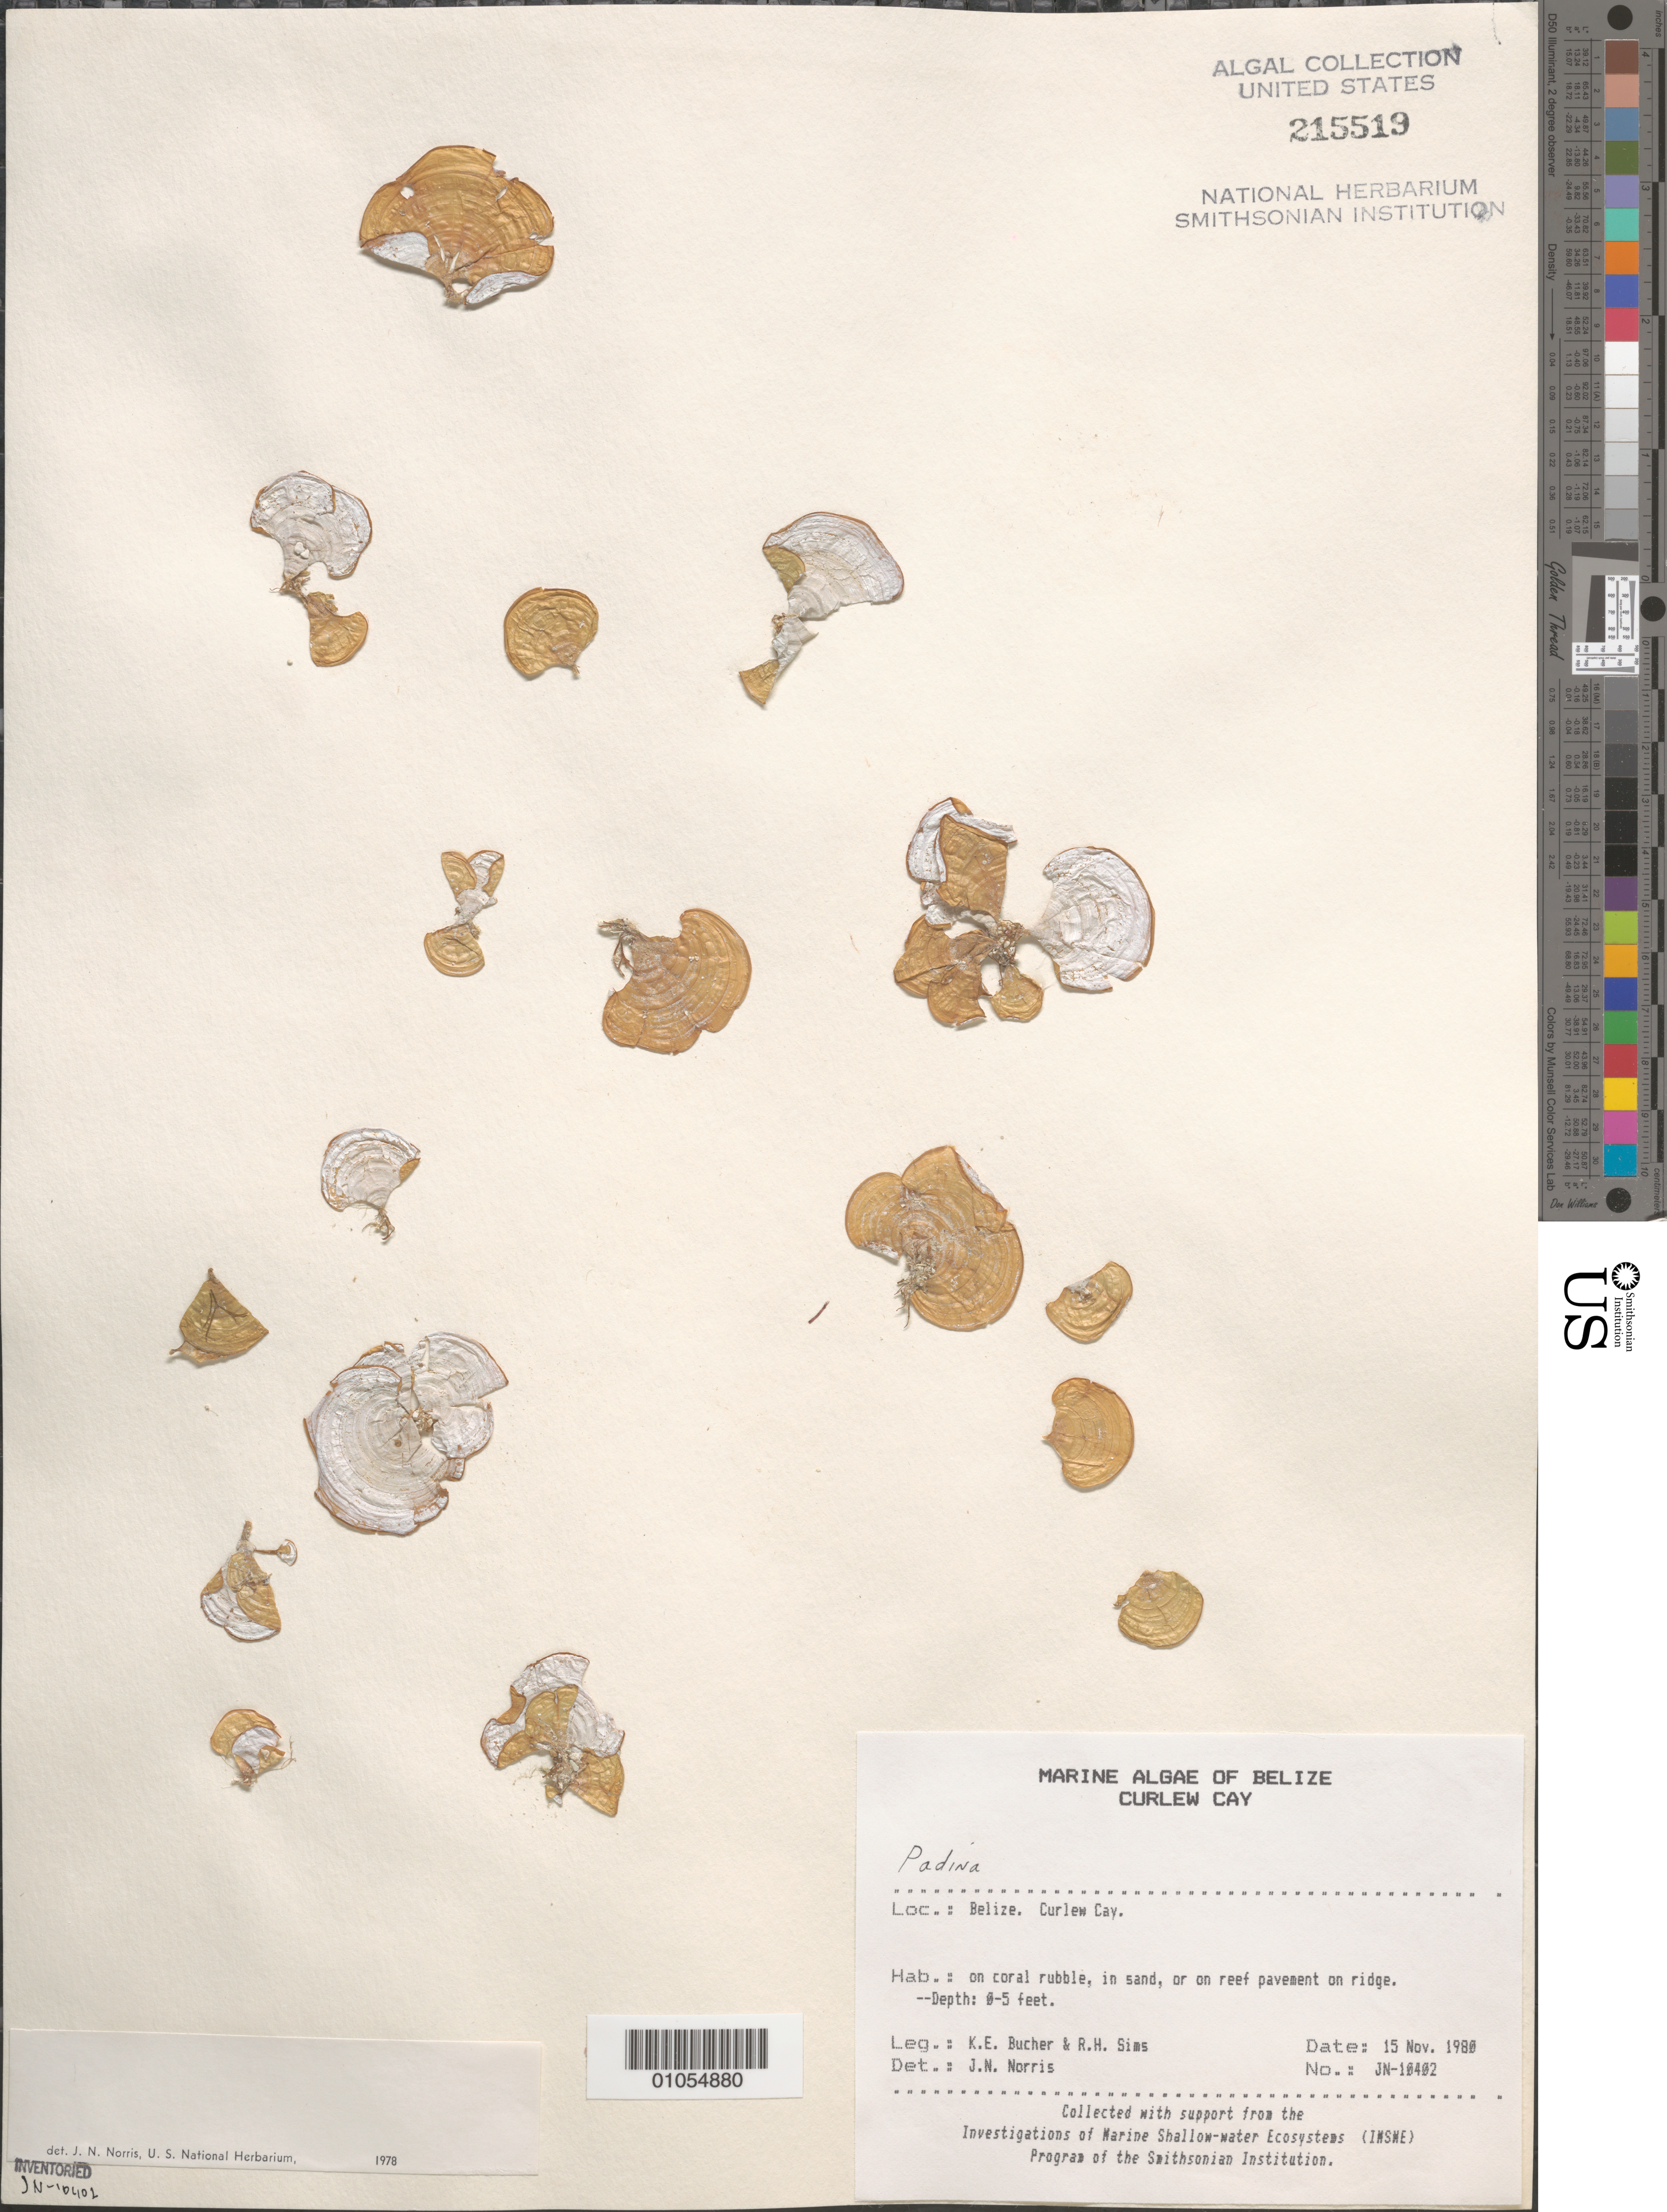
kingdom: Chromista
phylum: Ochrophyta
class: Phaeophyceae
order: Dictyotales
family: Dictyotaceae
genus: Padina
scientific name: Padina sp.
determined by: Norris, James N.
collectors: K. E. Bucher & R. H. Sims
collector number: JN-10402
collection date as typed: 15 Nov 1980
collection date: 1980-11-15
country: Belize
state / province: Stann Creek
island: Curlew Cay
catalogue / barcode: US 215519